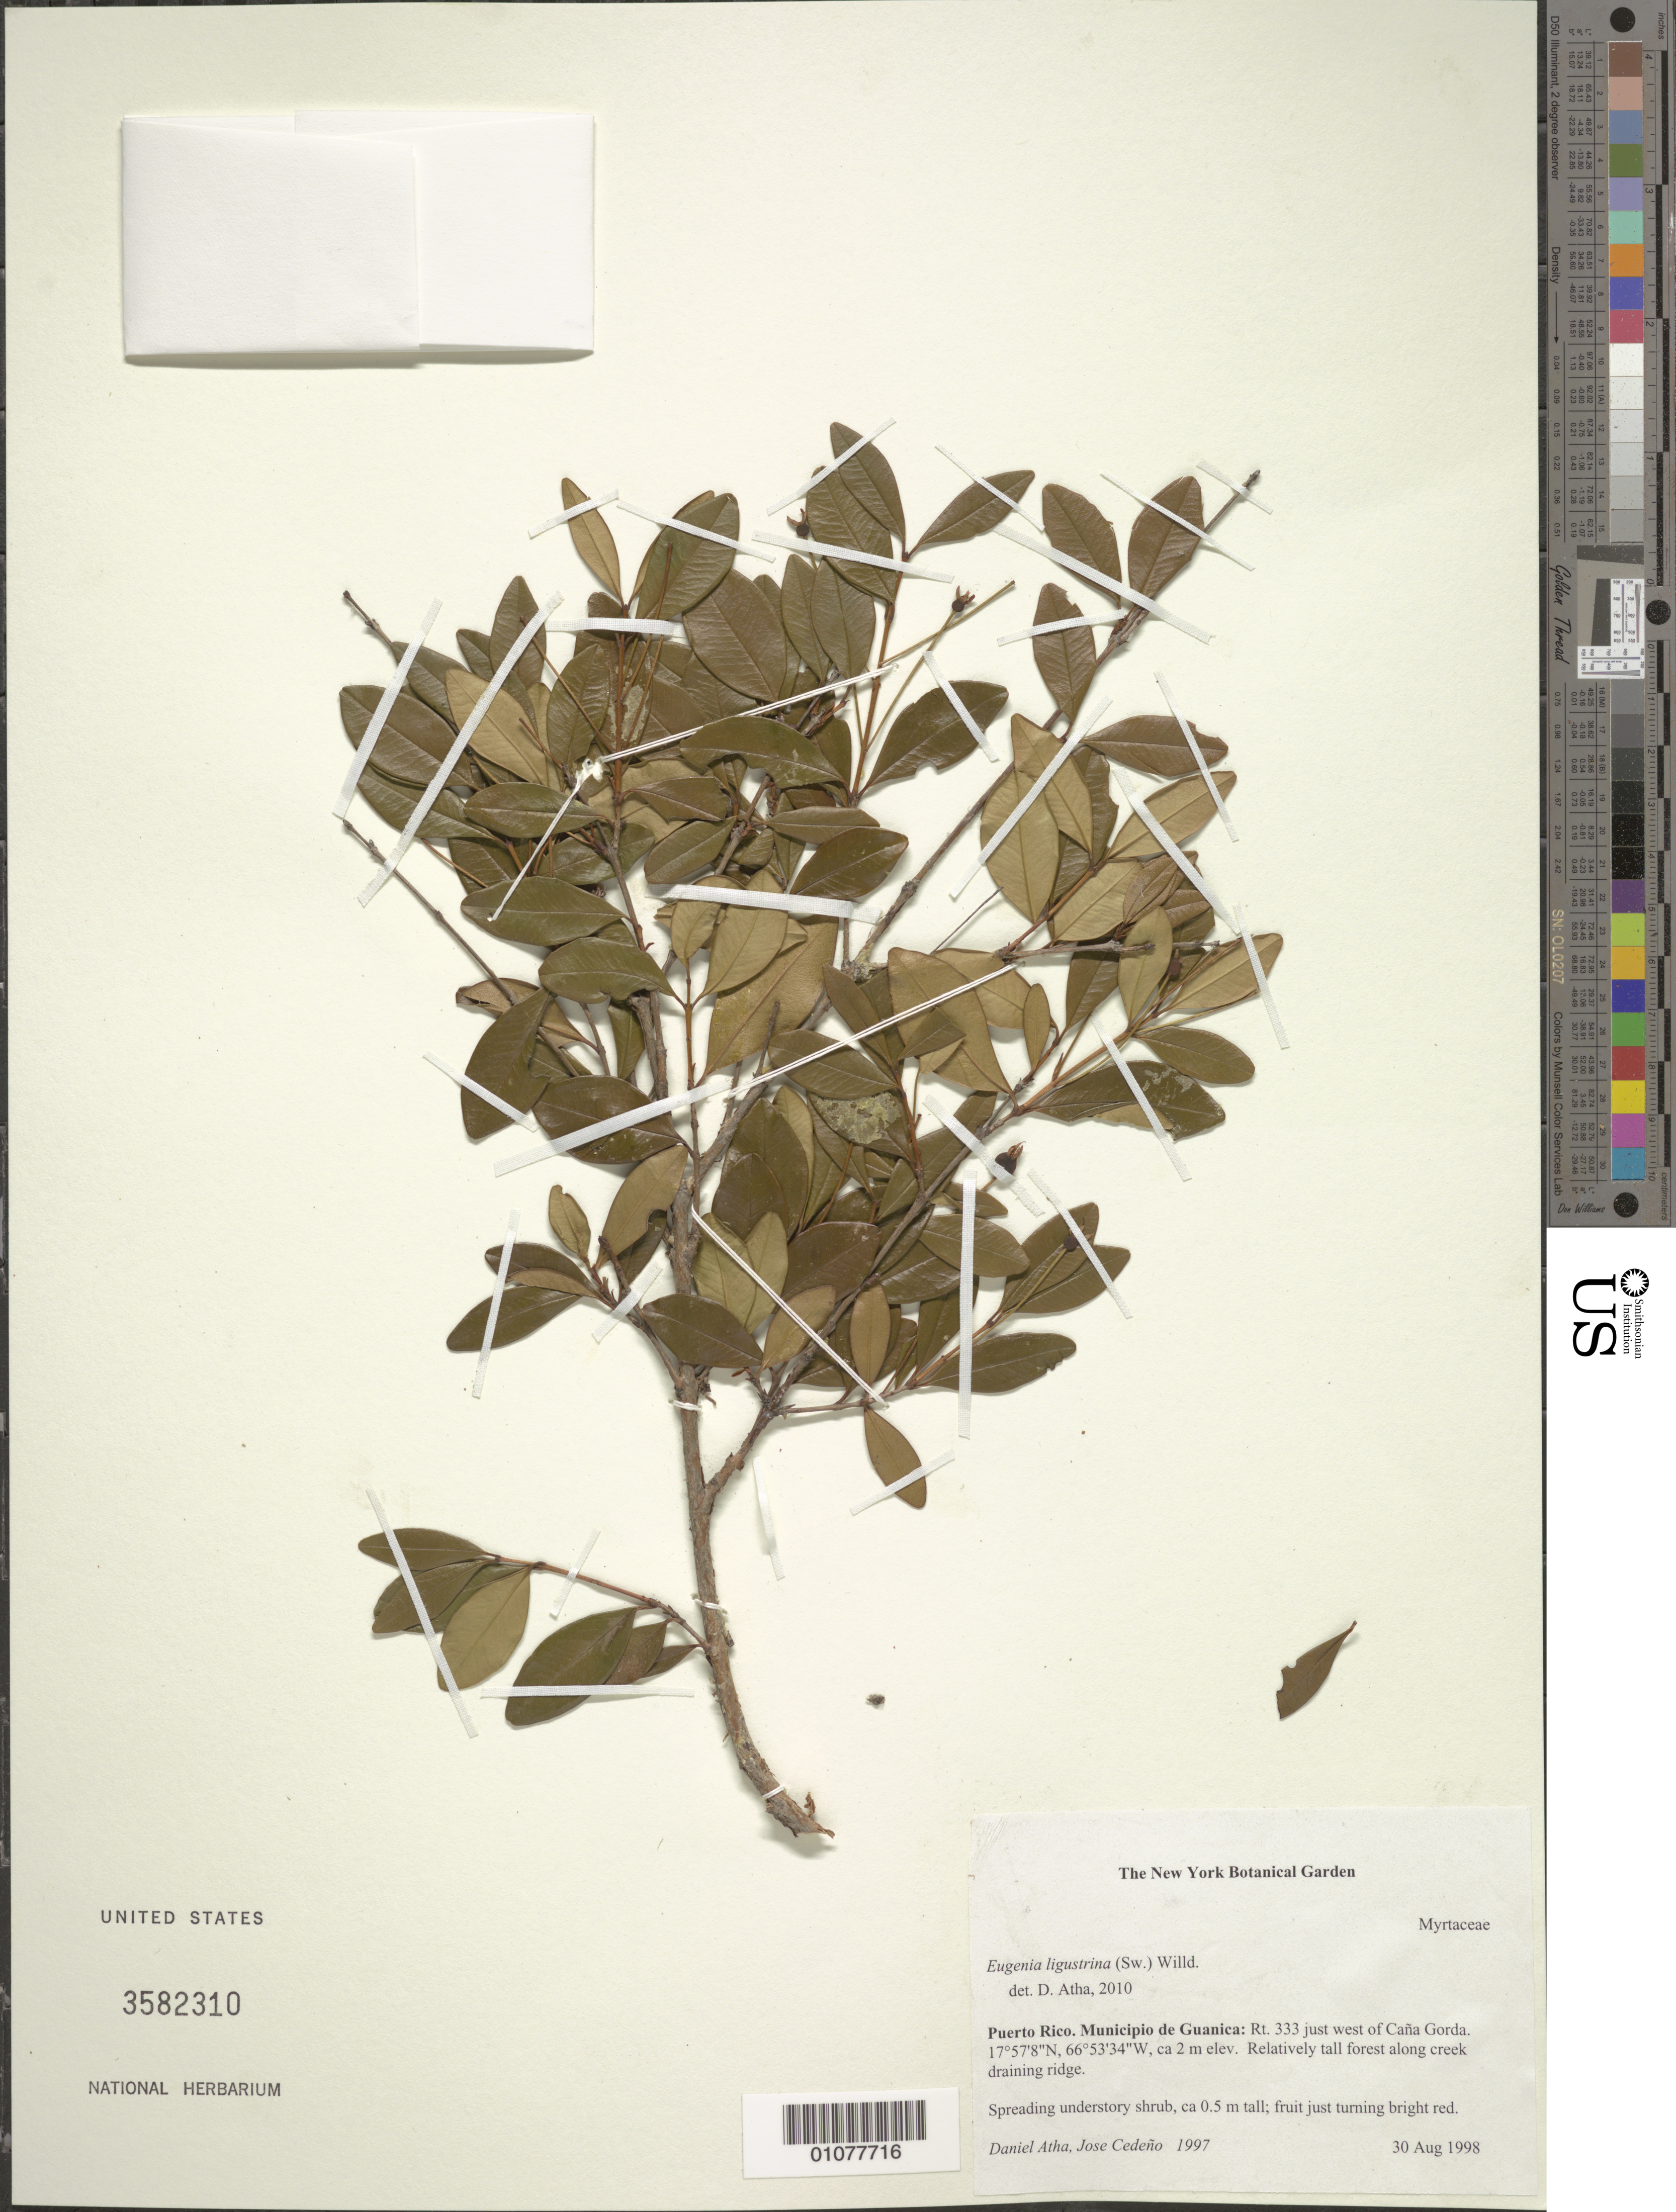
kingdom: Plantae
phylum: Tracheophyta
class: Magnoliopsida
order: Myrtales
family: Myrtaceae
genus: Eugenia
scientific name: Eugenia ligustrina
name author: (Sw.) Willd.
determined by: Atha, D.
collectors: D. Atha & J. A. Cedeño M.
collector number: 1997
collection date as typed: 30 Aug 1998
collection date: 1998-08-30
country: Puerto Rico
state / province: Guanica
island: Puerto Rico I.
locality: Municipio Guanica; slopes above Rt. 333 just W of Caño Gorda.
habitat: Relatively tall forest along creek drainage ridge.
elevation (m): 2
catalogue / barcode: US 3582310